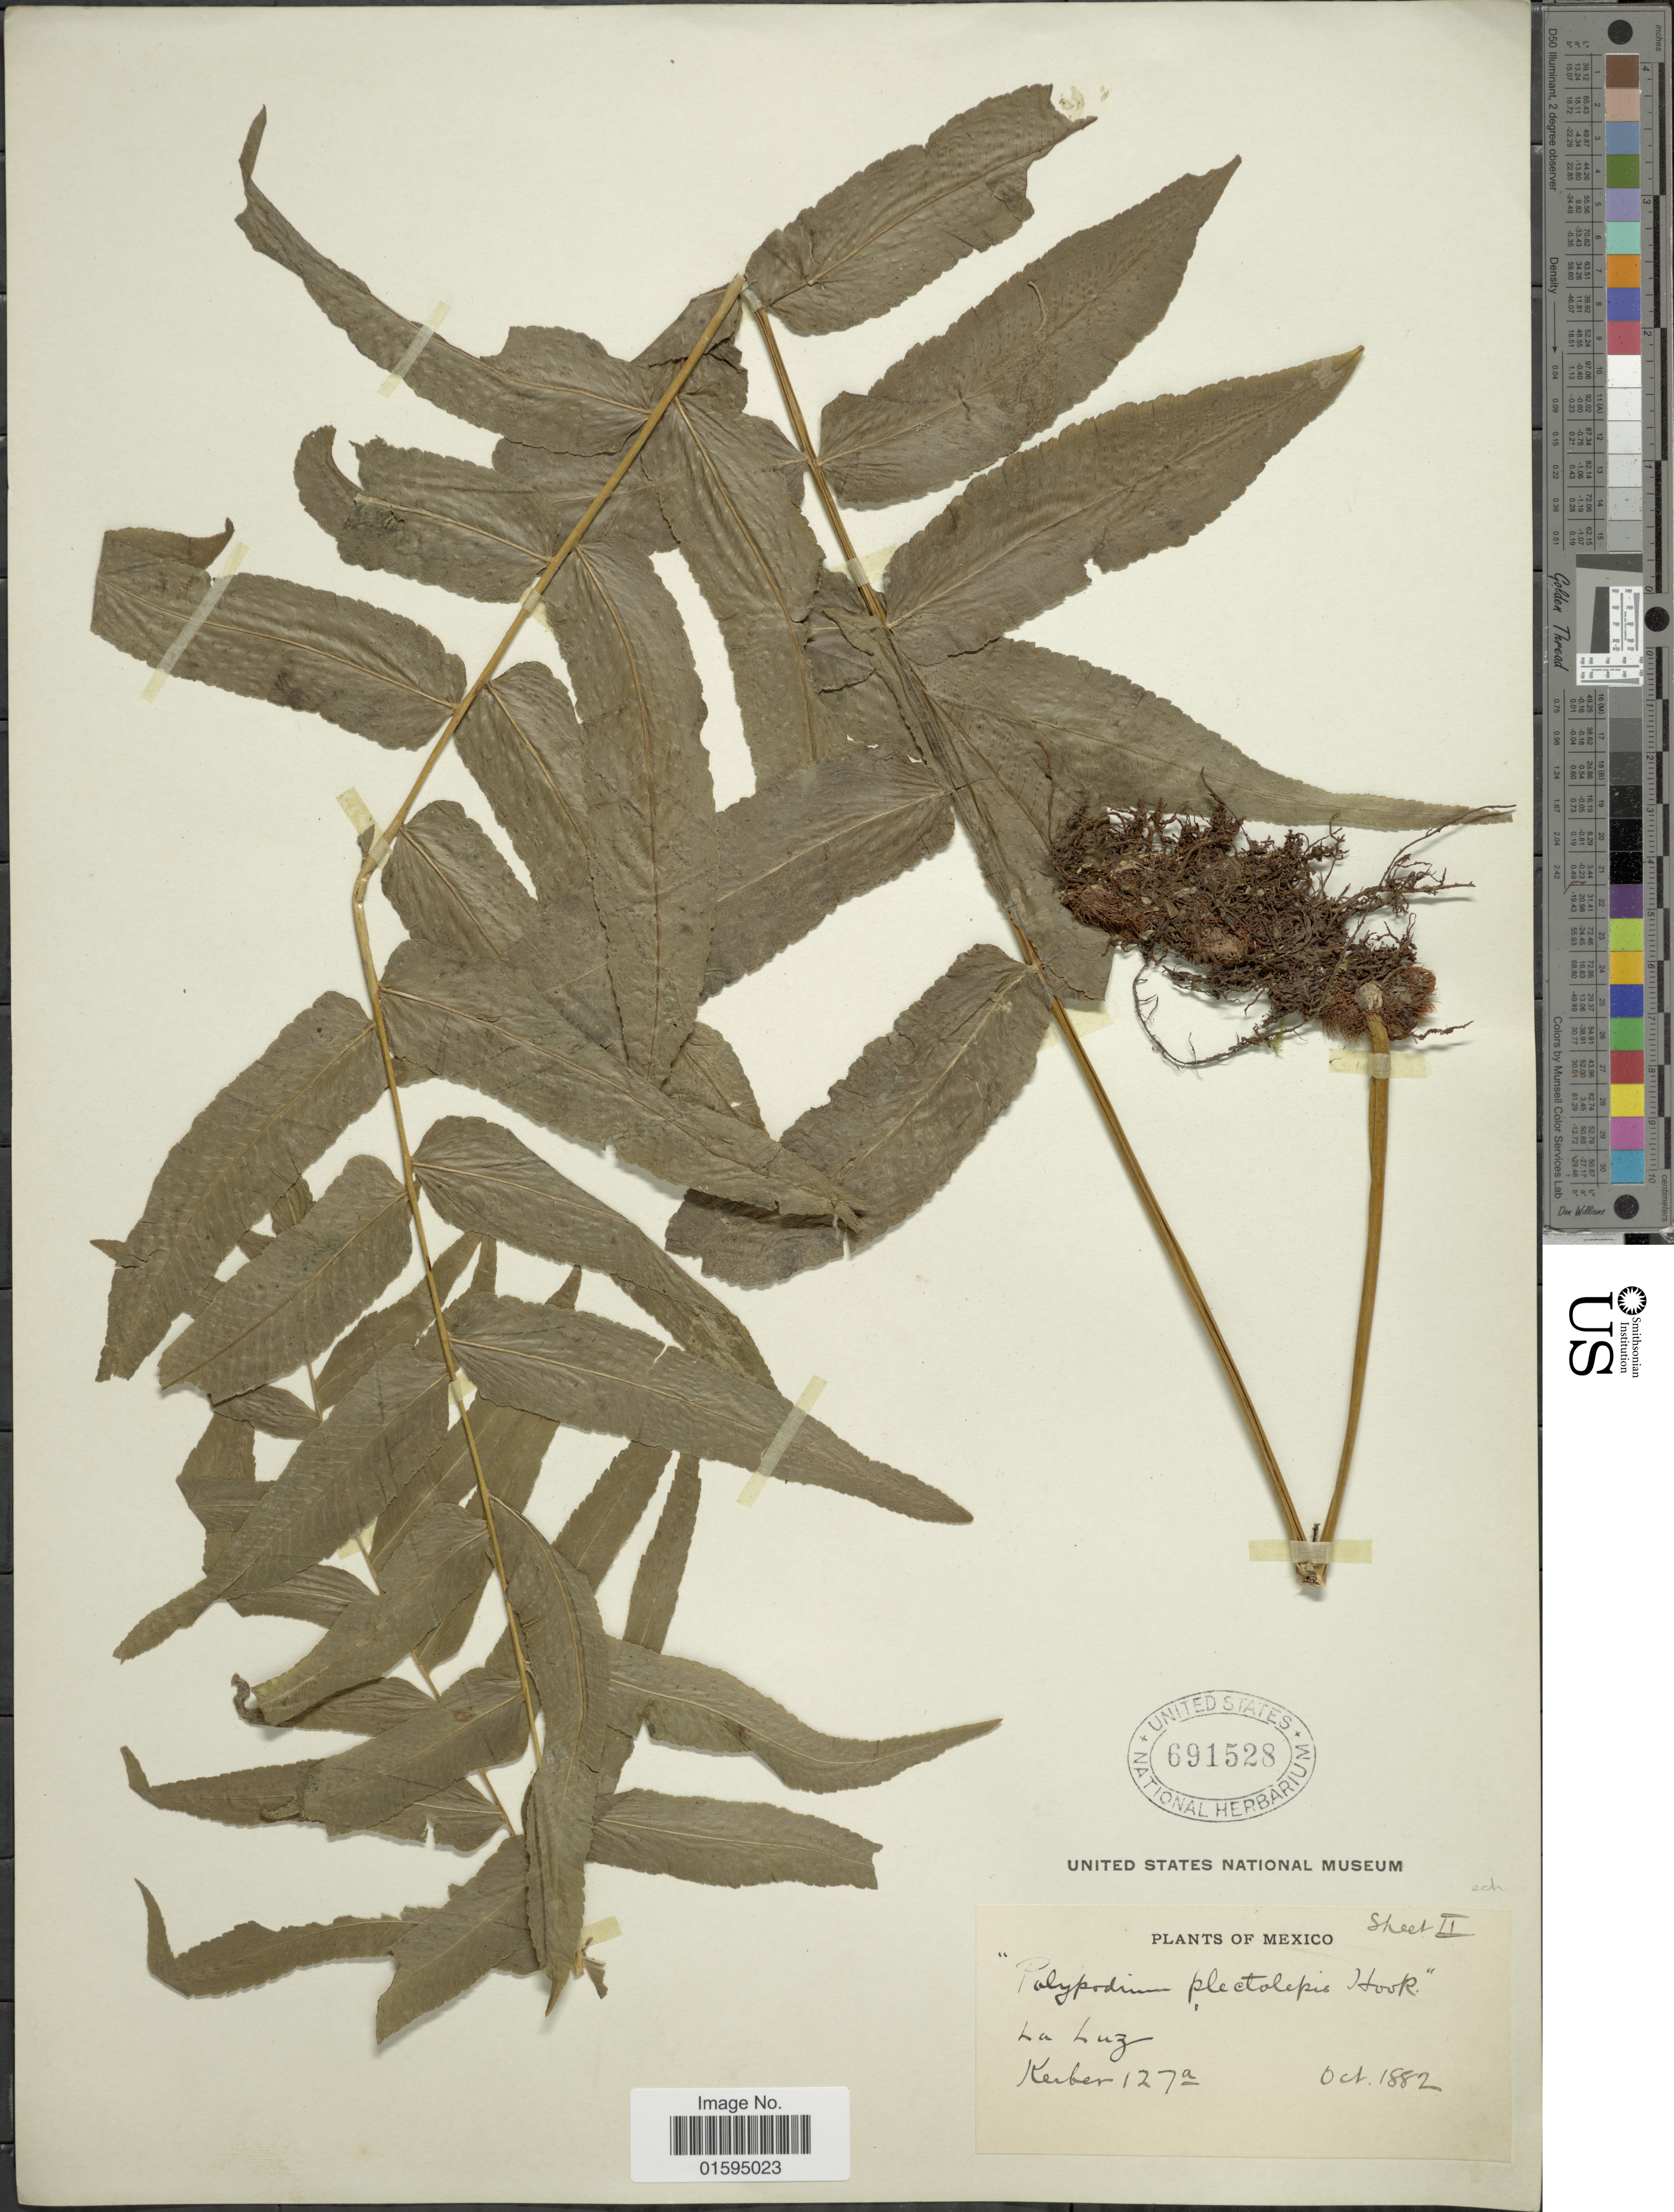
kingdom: Plantae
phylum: Tracheophyta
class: Polypodiopsida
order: Polypodiales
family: Polypodiaceae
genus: Polypodium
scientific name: Polypodium echinolepis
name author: Fée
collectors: -. Kerber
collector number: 127 A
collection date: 1882-10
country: Mexico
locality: La Luz.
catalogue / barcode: US 691528